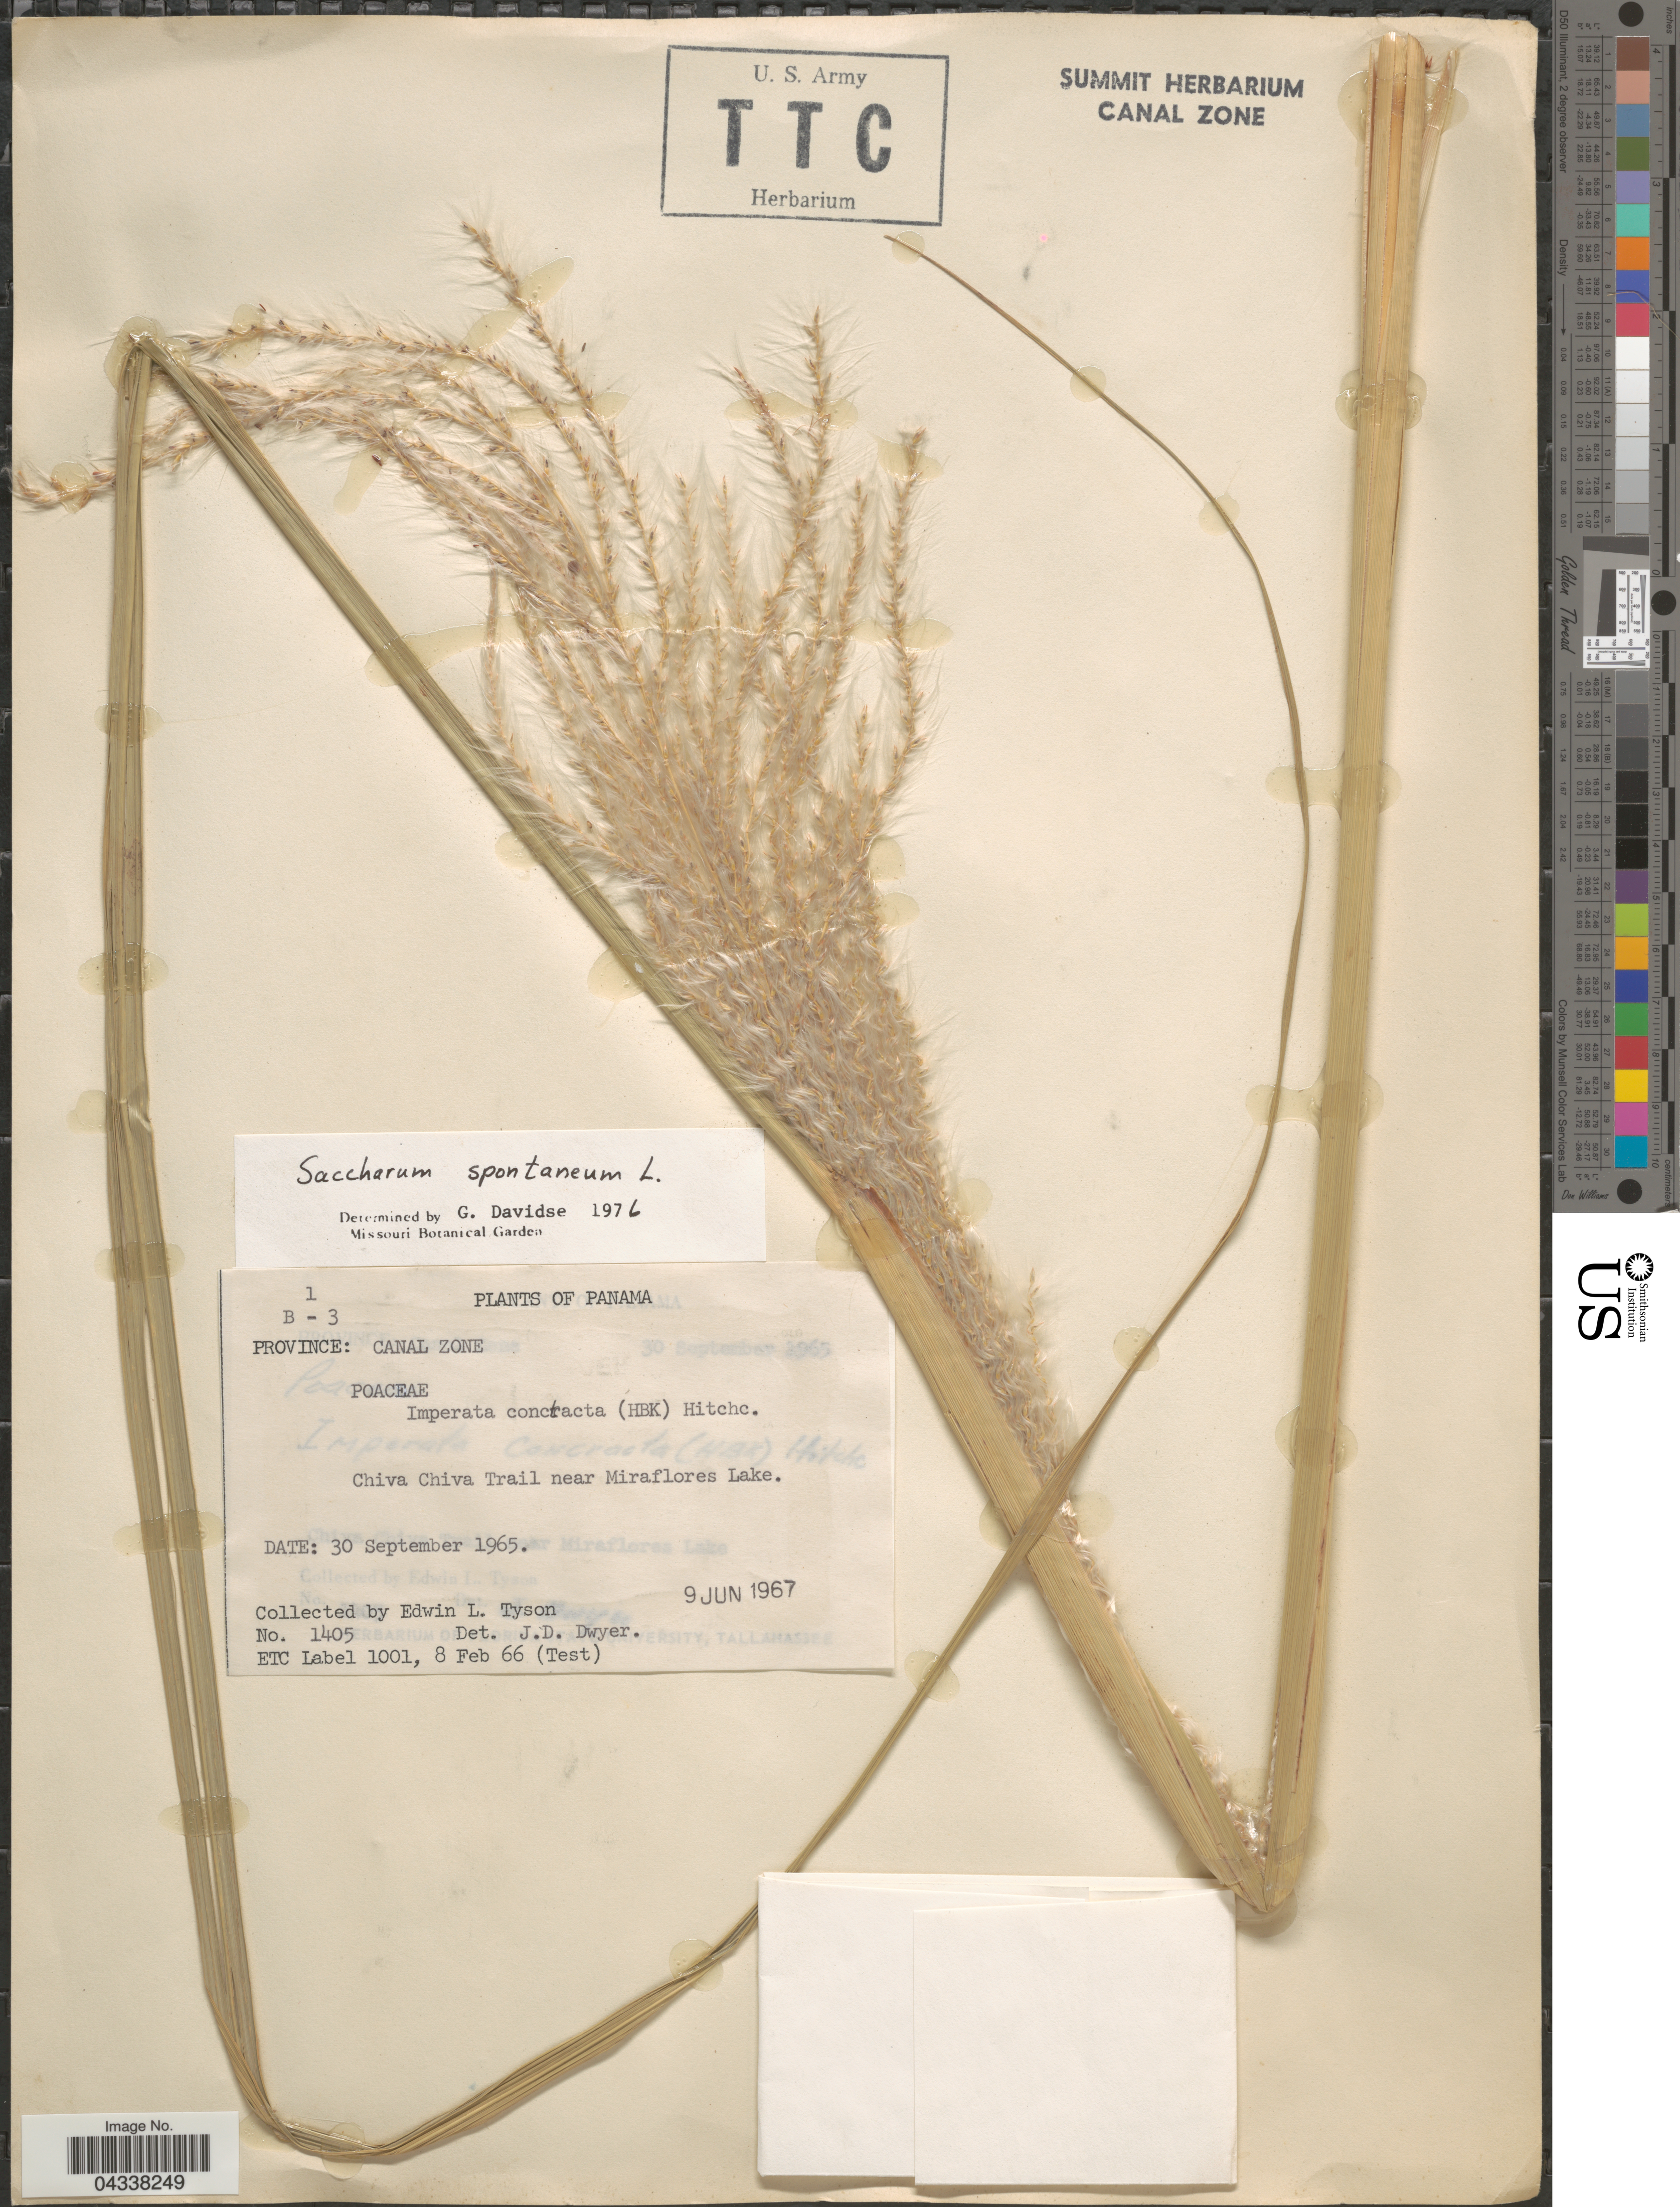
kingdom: Plantae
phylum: Tracheophyta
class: Liliopsida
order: Poales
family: Poaceae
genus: Saccharum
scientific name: Saccharum spontaneum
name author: L.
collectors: E. L. Tyson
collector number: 1405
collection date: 1965-09-30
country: Panama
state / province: Colón / Panamá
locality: Province: Canal Zone. Chiva Chiva Trail near Miraflores Lake.